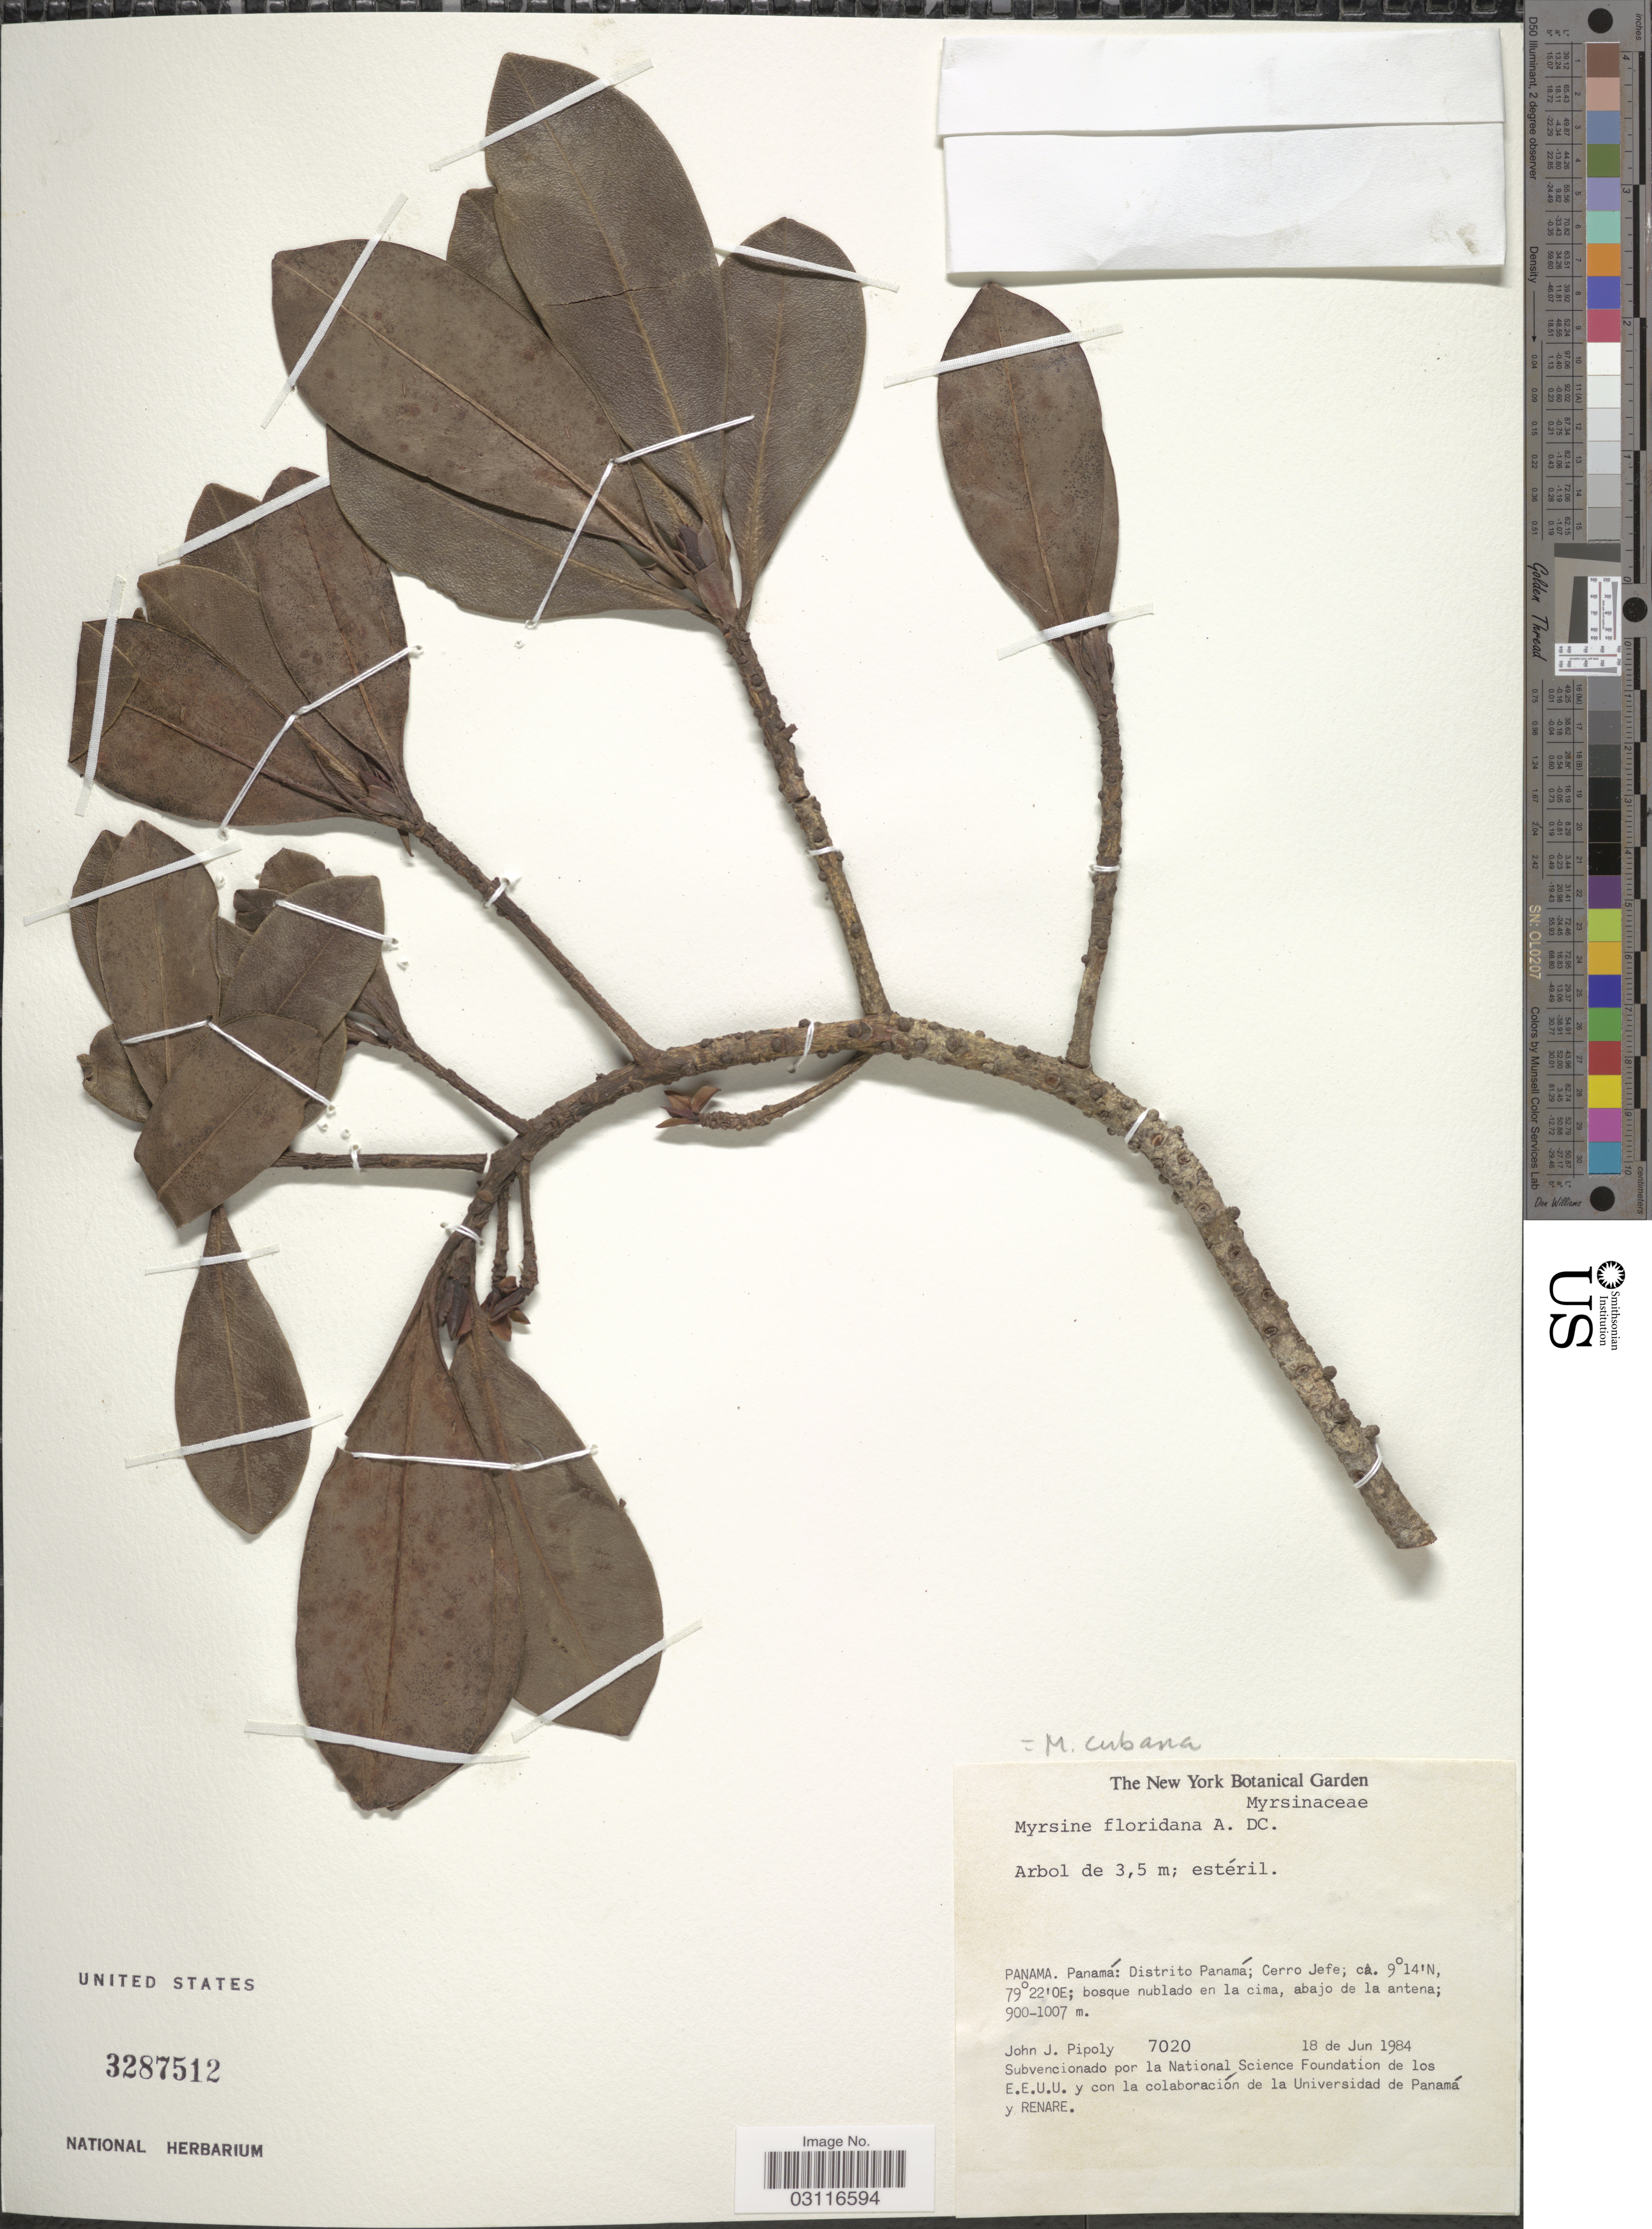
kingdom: Plantae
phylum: Tracheophyta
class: Magnoliopsida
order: Ericales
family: Primulaceae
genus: Myrsine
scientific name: Myrsine cubana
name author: A. DC.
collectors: J. J. Pipoly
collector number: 7020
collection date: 1984-06-18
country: Panama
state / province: Panamá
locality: Distrito Panamá; Cerro Jefe.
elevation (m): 900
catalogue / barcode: US 3287512